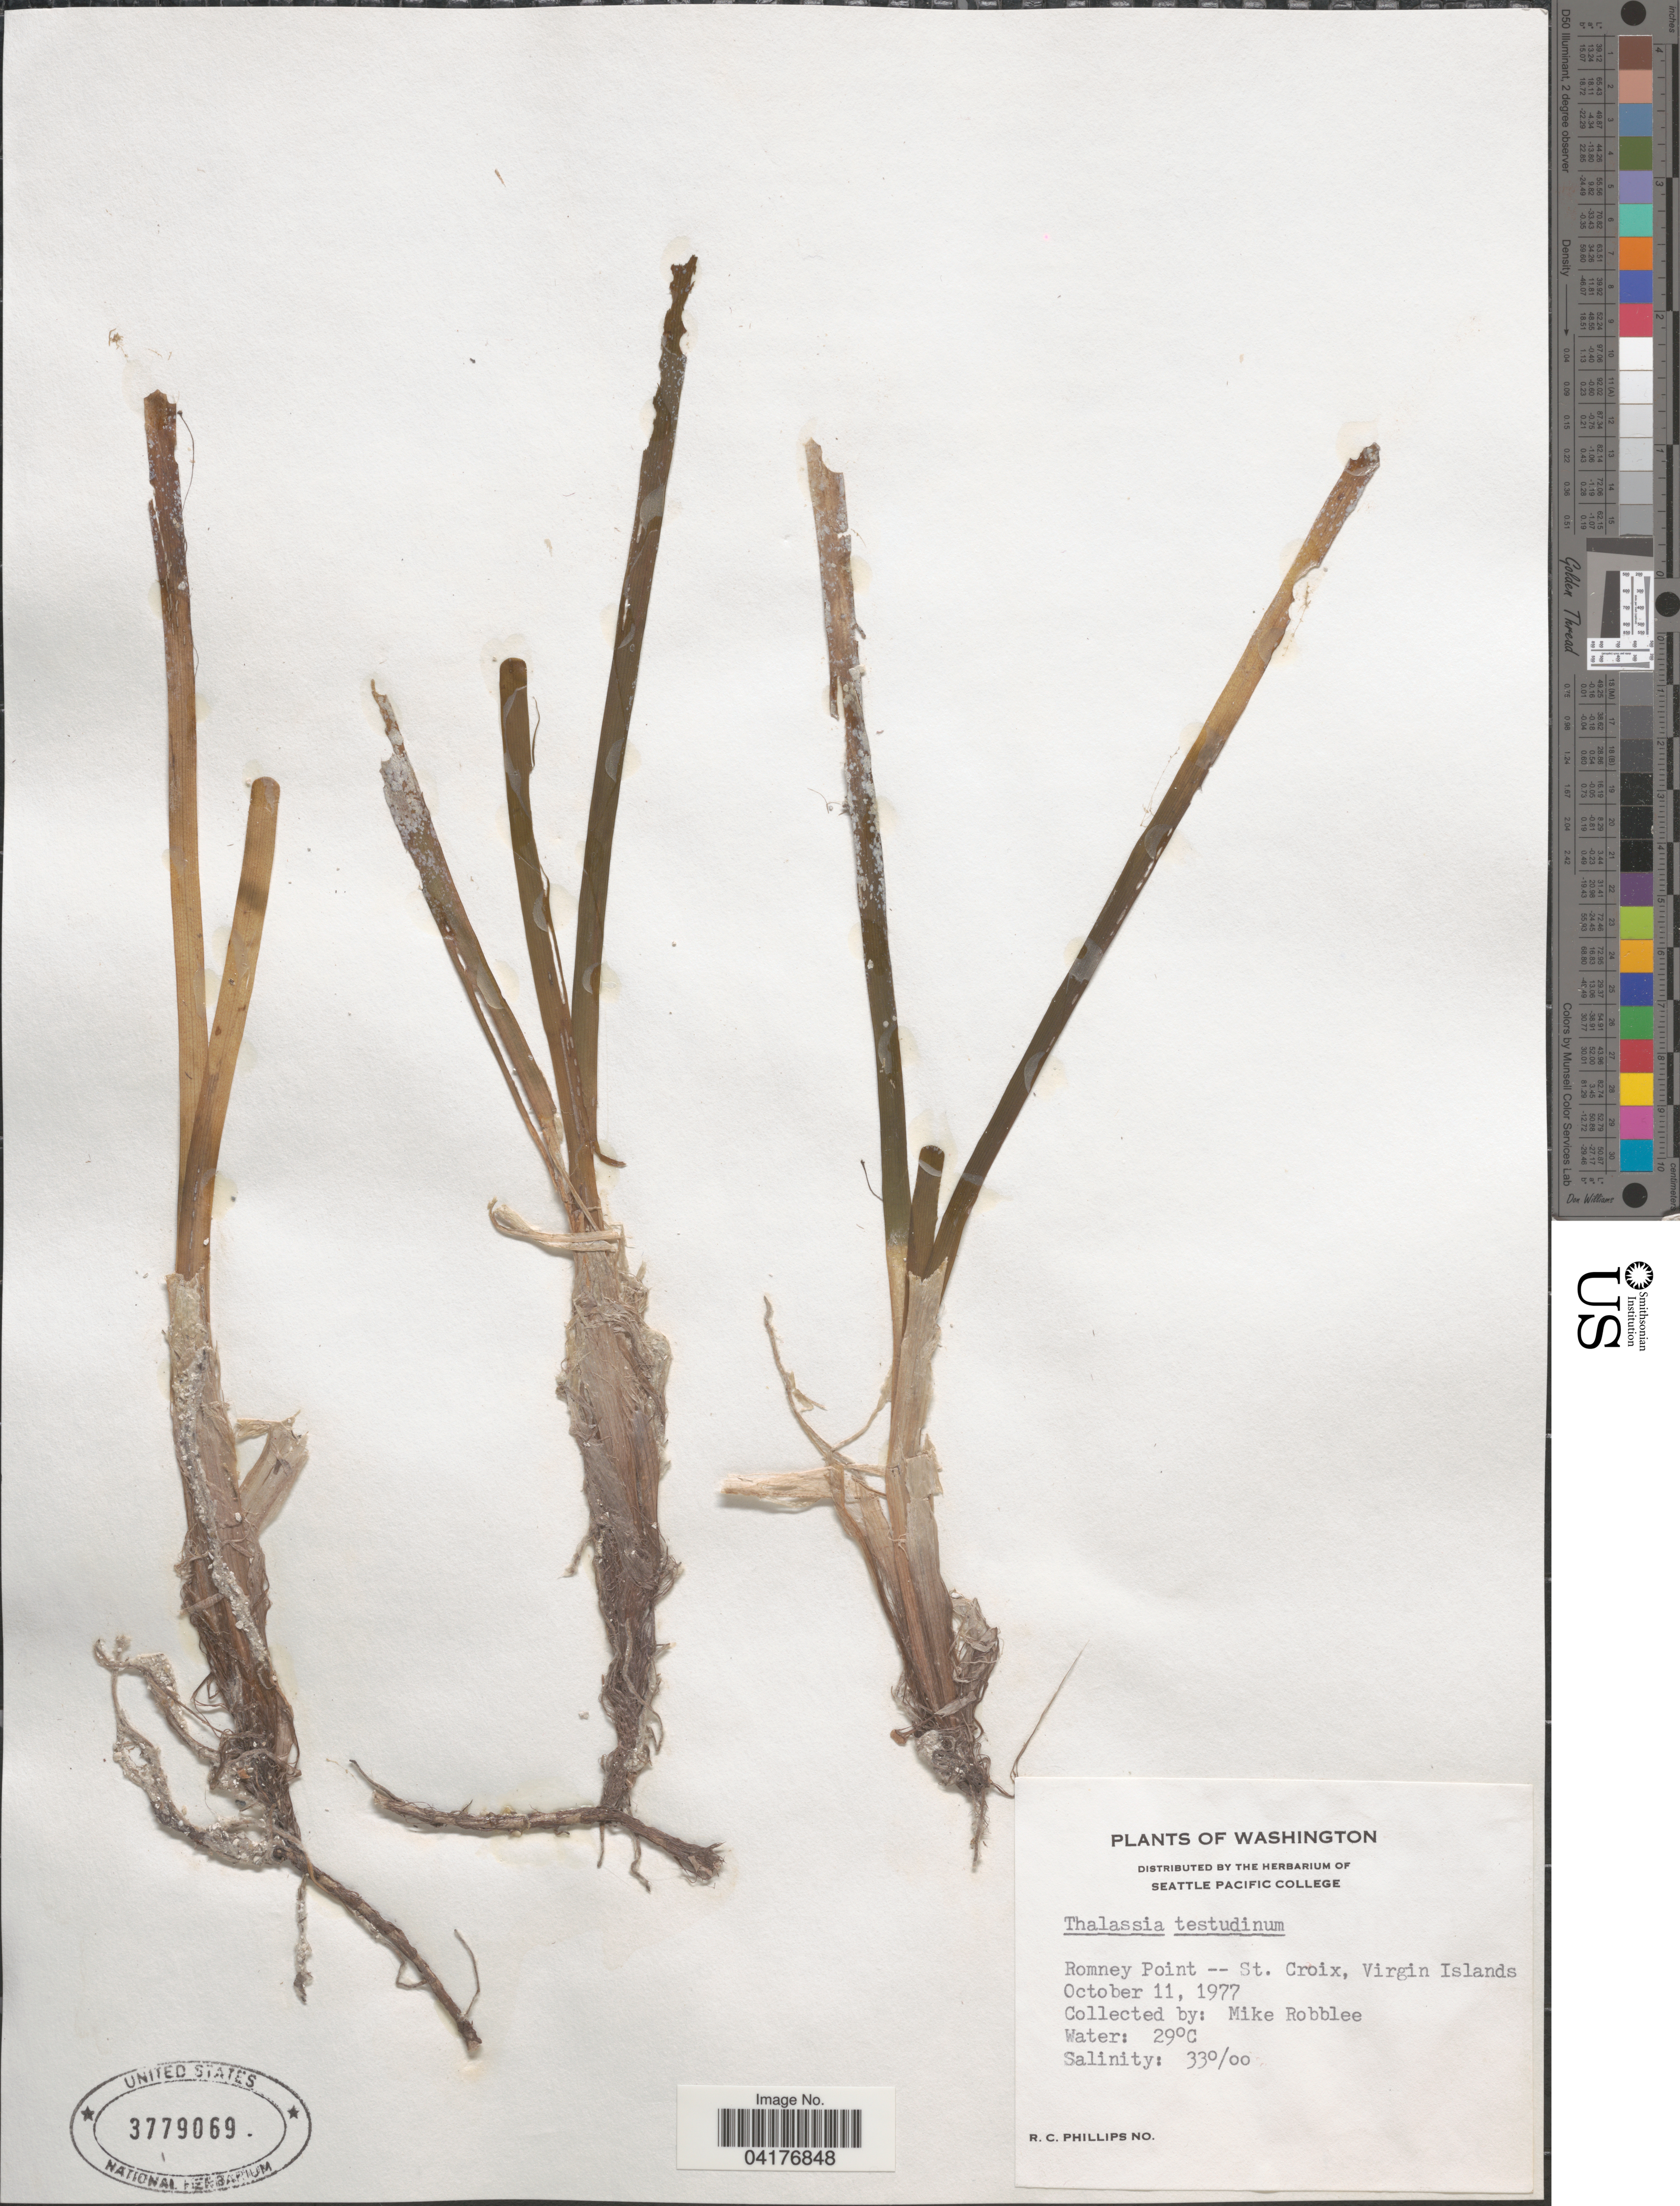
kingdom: Plantae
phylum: Tracheophyta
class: Liliopsida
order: Alismatales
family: Hydrocharitaceae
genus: Thalassia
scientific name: Thalassia testudinum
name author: Banks & Sol. ex K.D. Koenig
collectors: M. Robblee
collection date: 1977-10-11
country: U.S. Virgin Islands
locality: Romney Point -- St. Croix, Virgin Islands.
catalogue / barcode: US 3779069